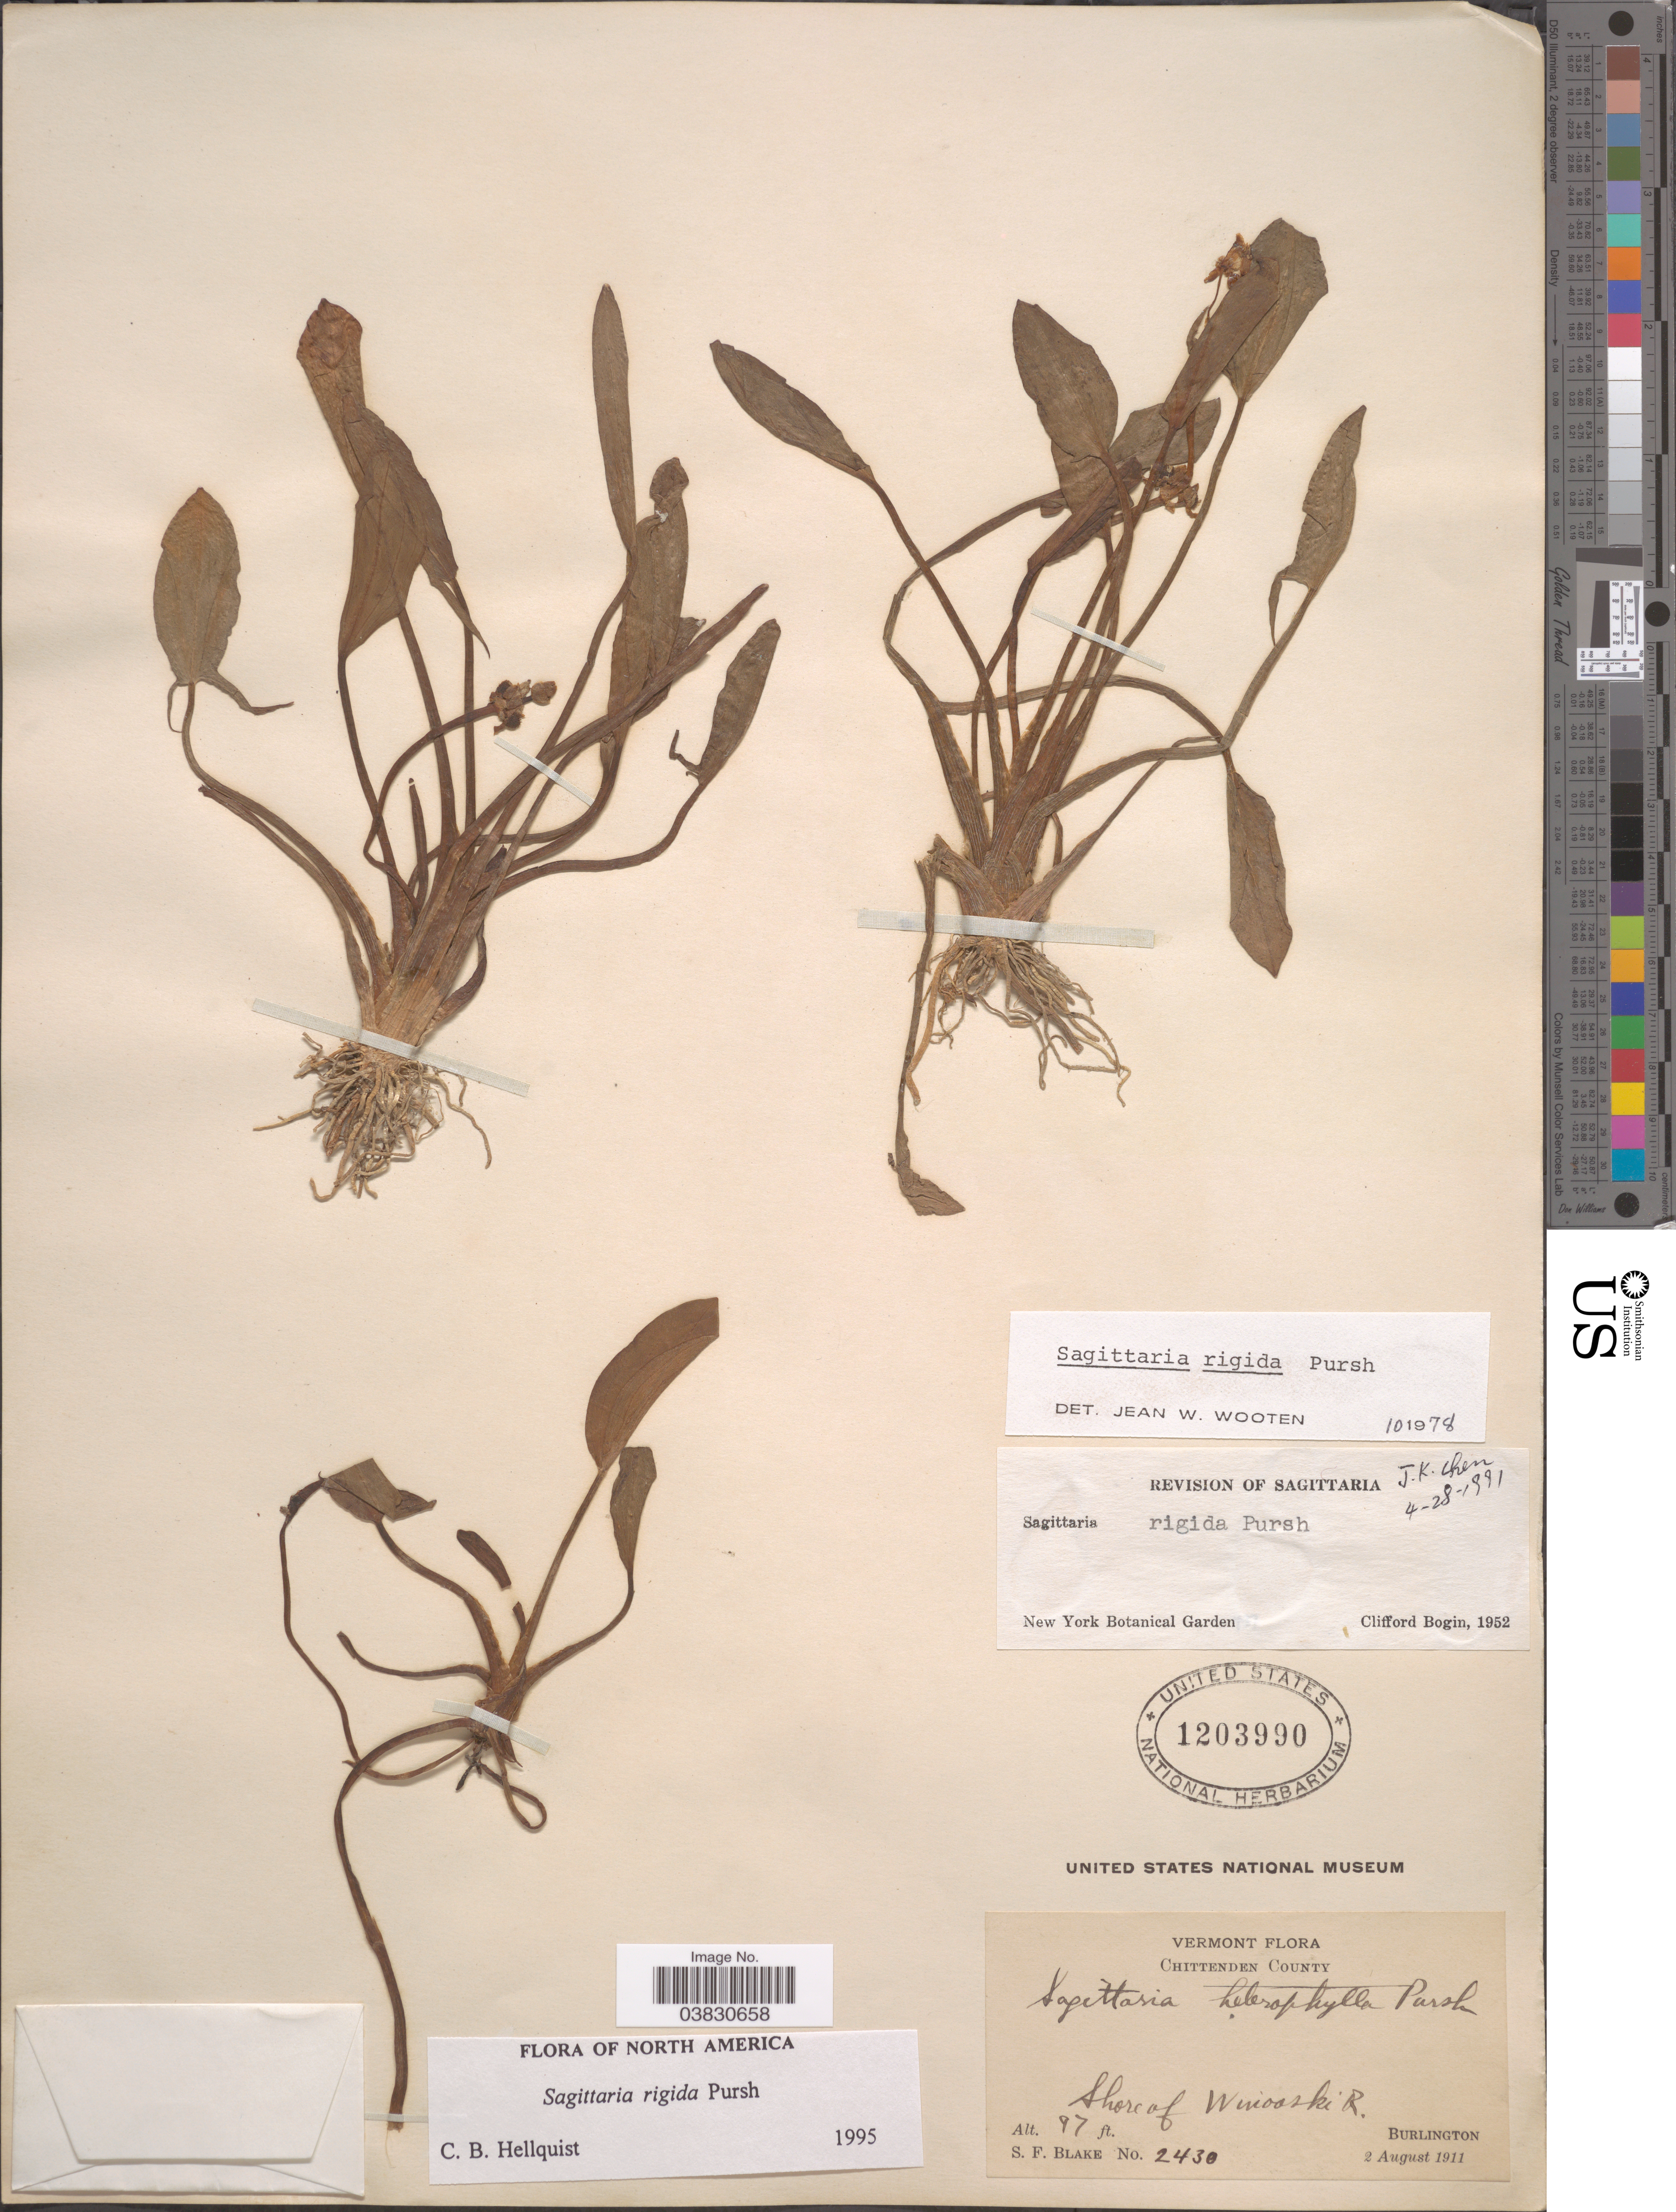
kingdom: Plantae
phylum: Tracheophyta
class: Liliopsida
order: Alismatales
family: Alismataceae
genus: Sagittaria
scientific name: Sagittaria rigida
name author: Pursh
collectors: S. Blake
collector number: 2430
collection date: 1911-08-02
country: United States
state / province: Vermont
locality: Chittenden County. Shore of Winooski R. Burlington.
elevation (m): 30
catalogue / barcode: US 1203990